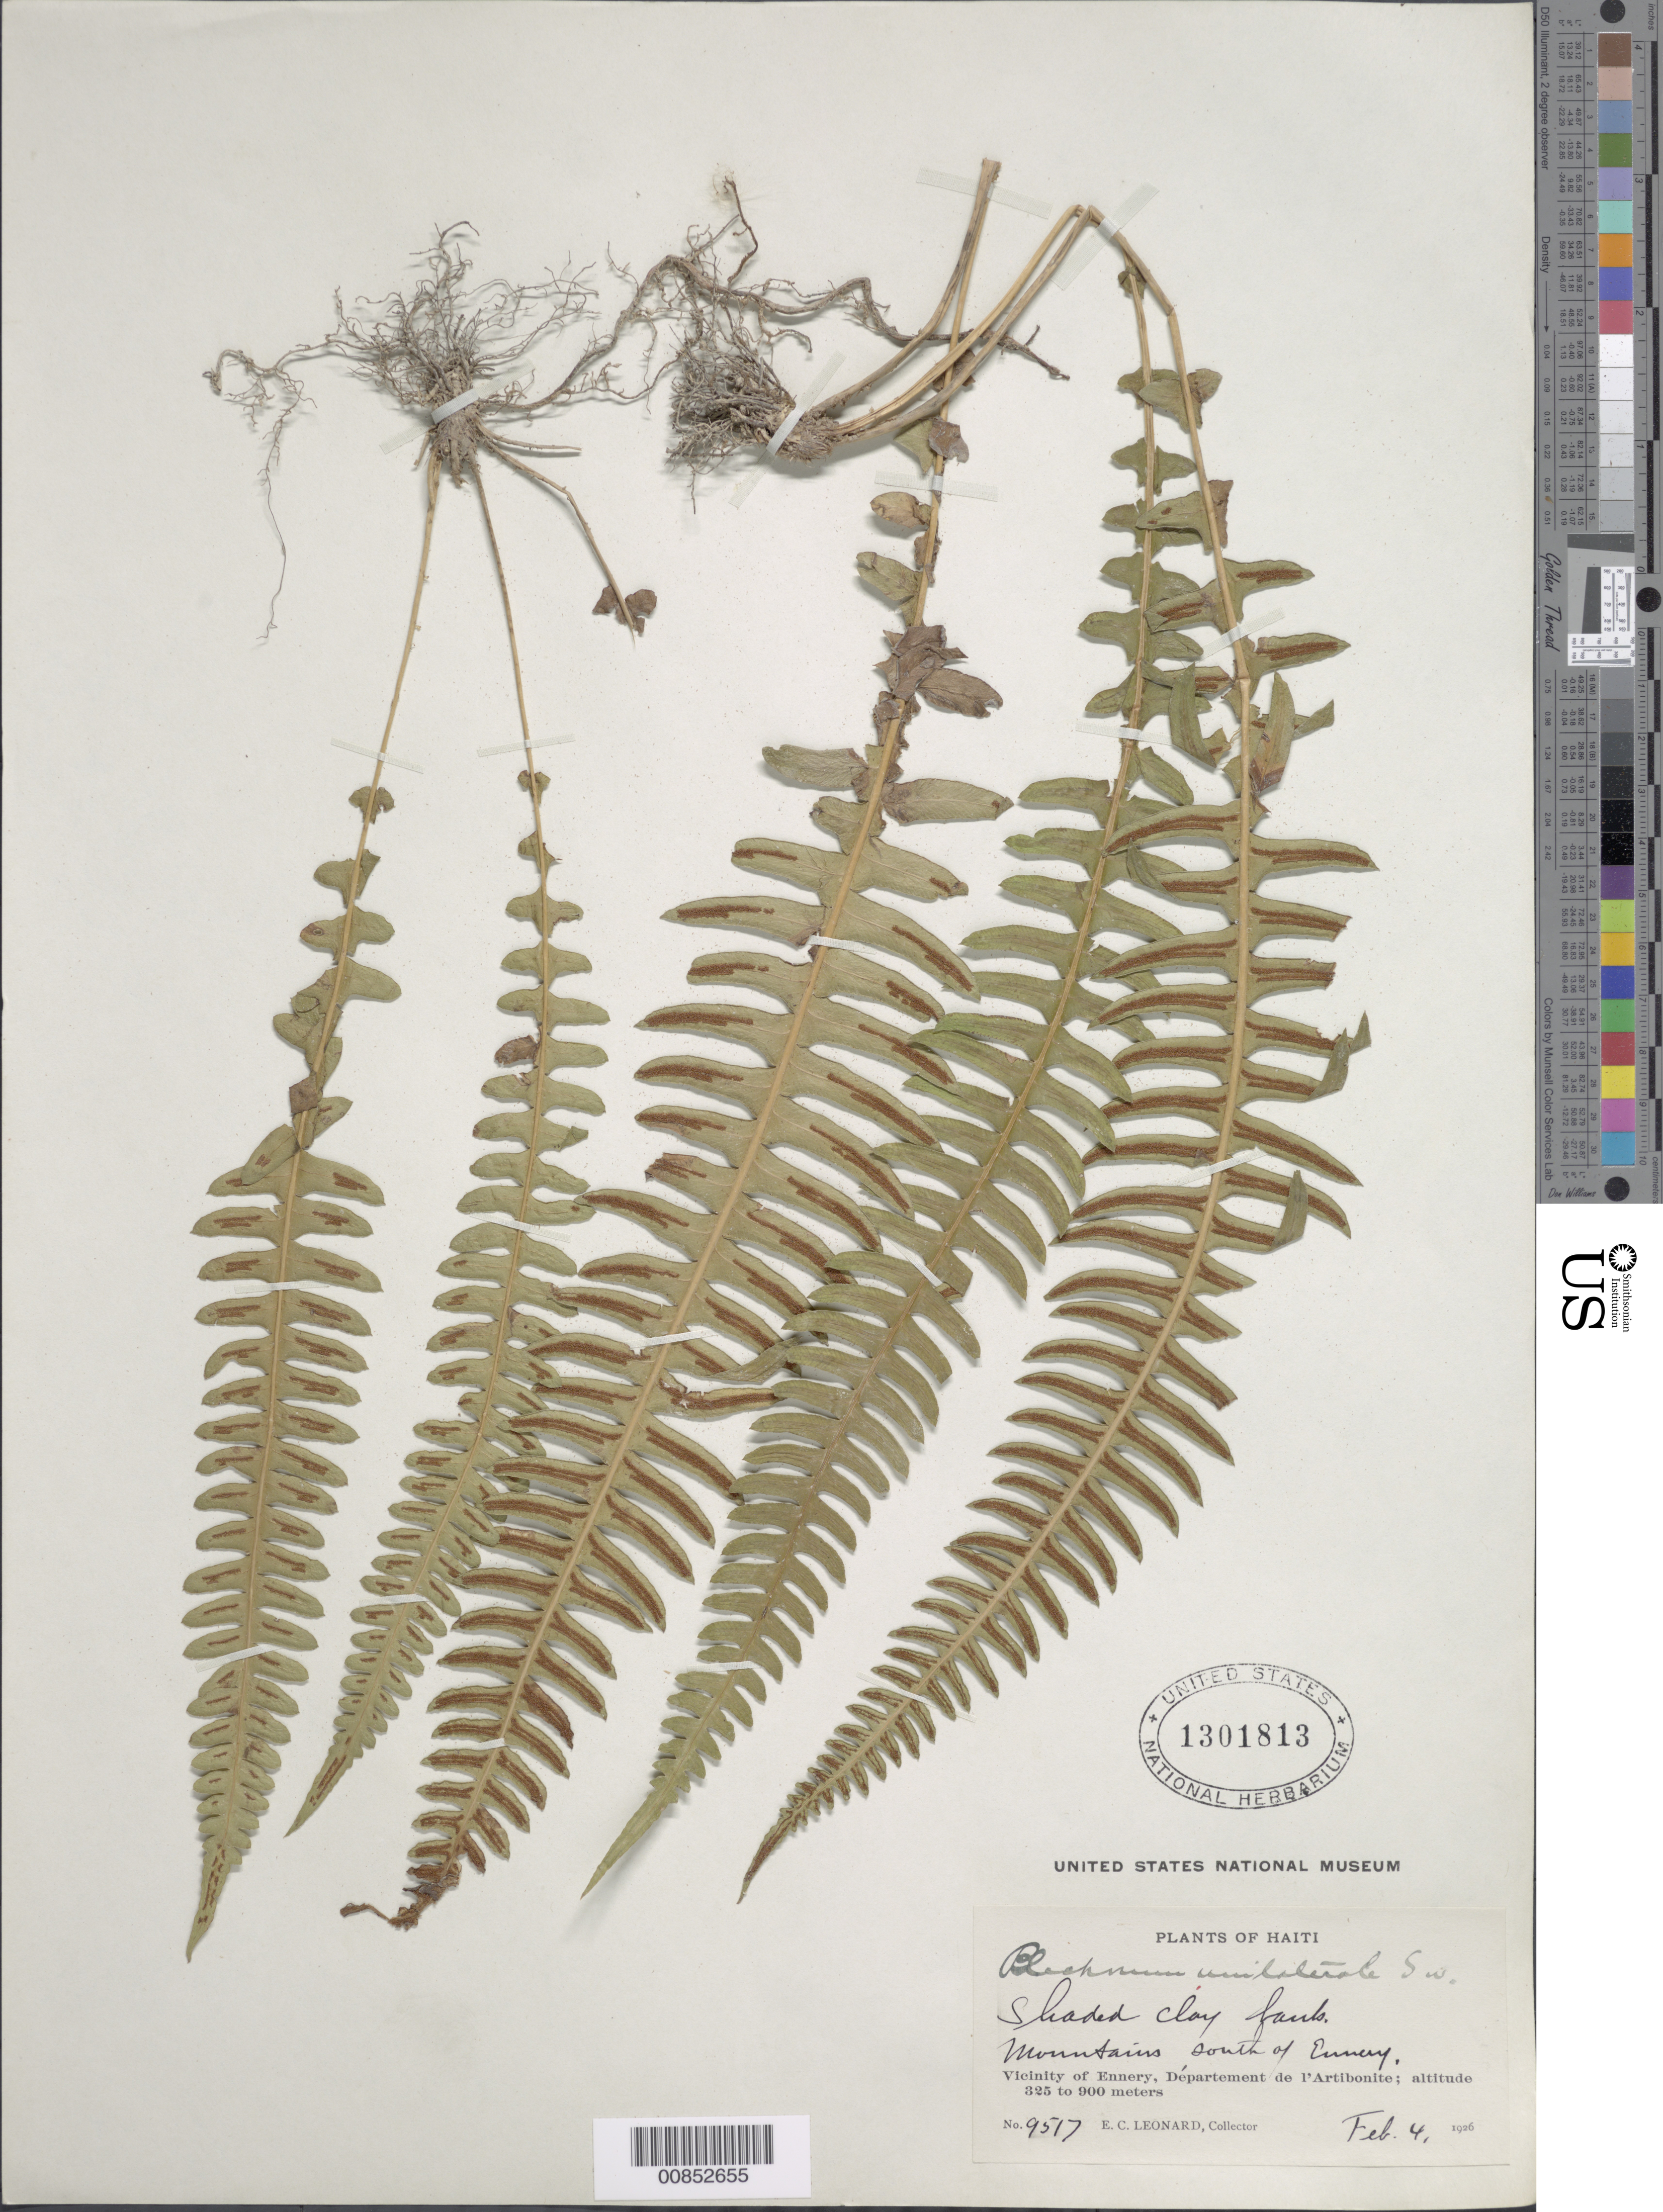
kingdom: Plantae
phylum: Tracheophyta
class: Polypodiopsida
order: Polypodiales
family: Blechnaceae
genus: Blechnum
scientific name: Blechnum unilaterale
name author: Sw.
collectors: E. C. Leonard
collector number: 9517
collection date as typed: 04 Feb 1926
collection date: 1926-02-04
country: Haiti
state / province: Artibonite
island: Hispaniola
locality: Ennery, S of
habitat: Shaded clay bank, mountains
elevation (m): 325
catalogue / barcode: US 1301813